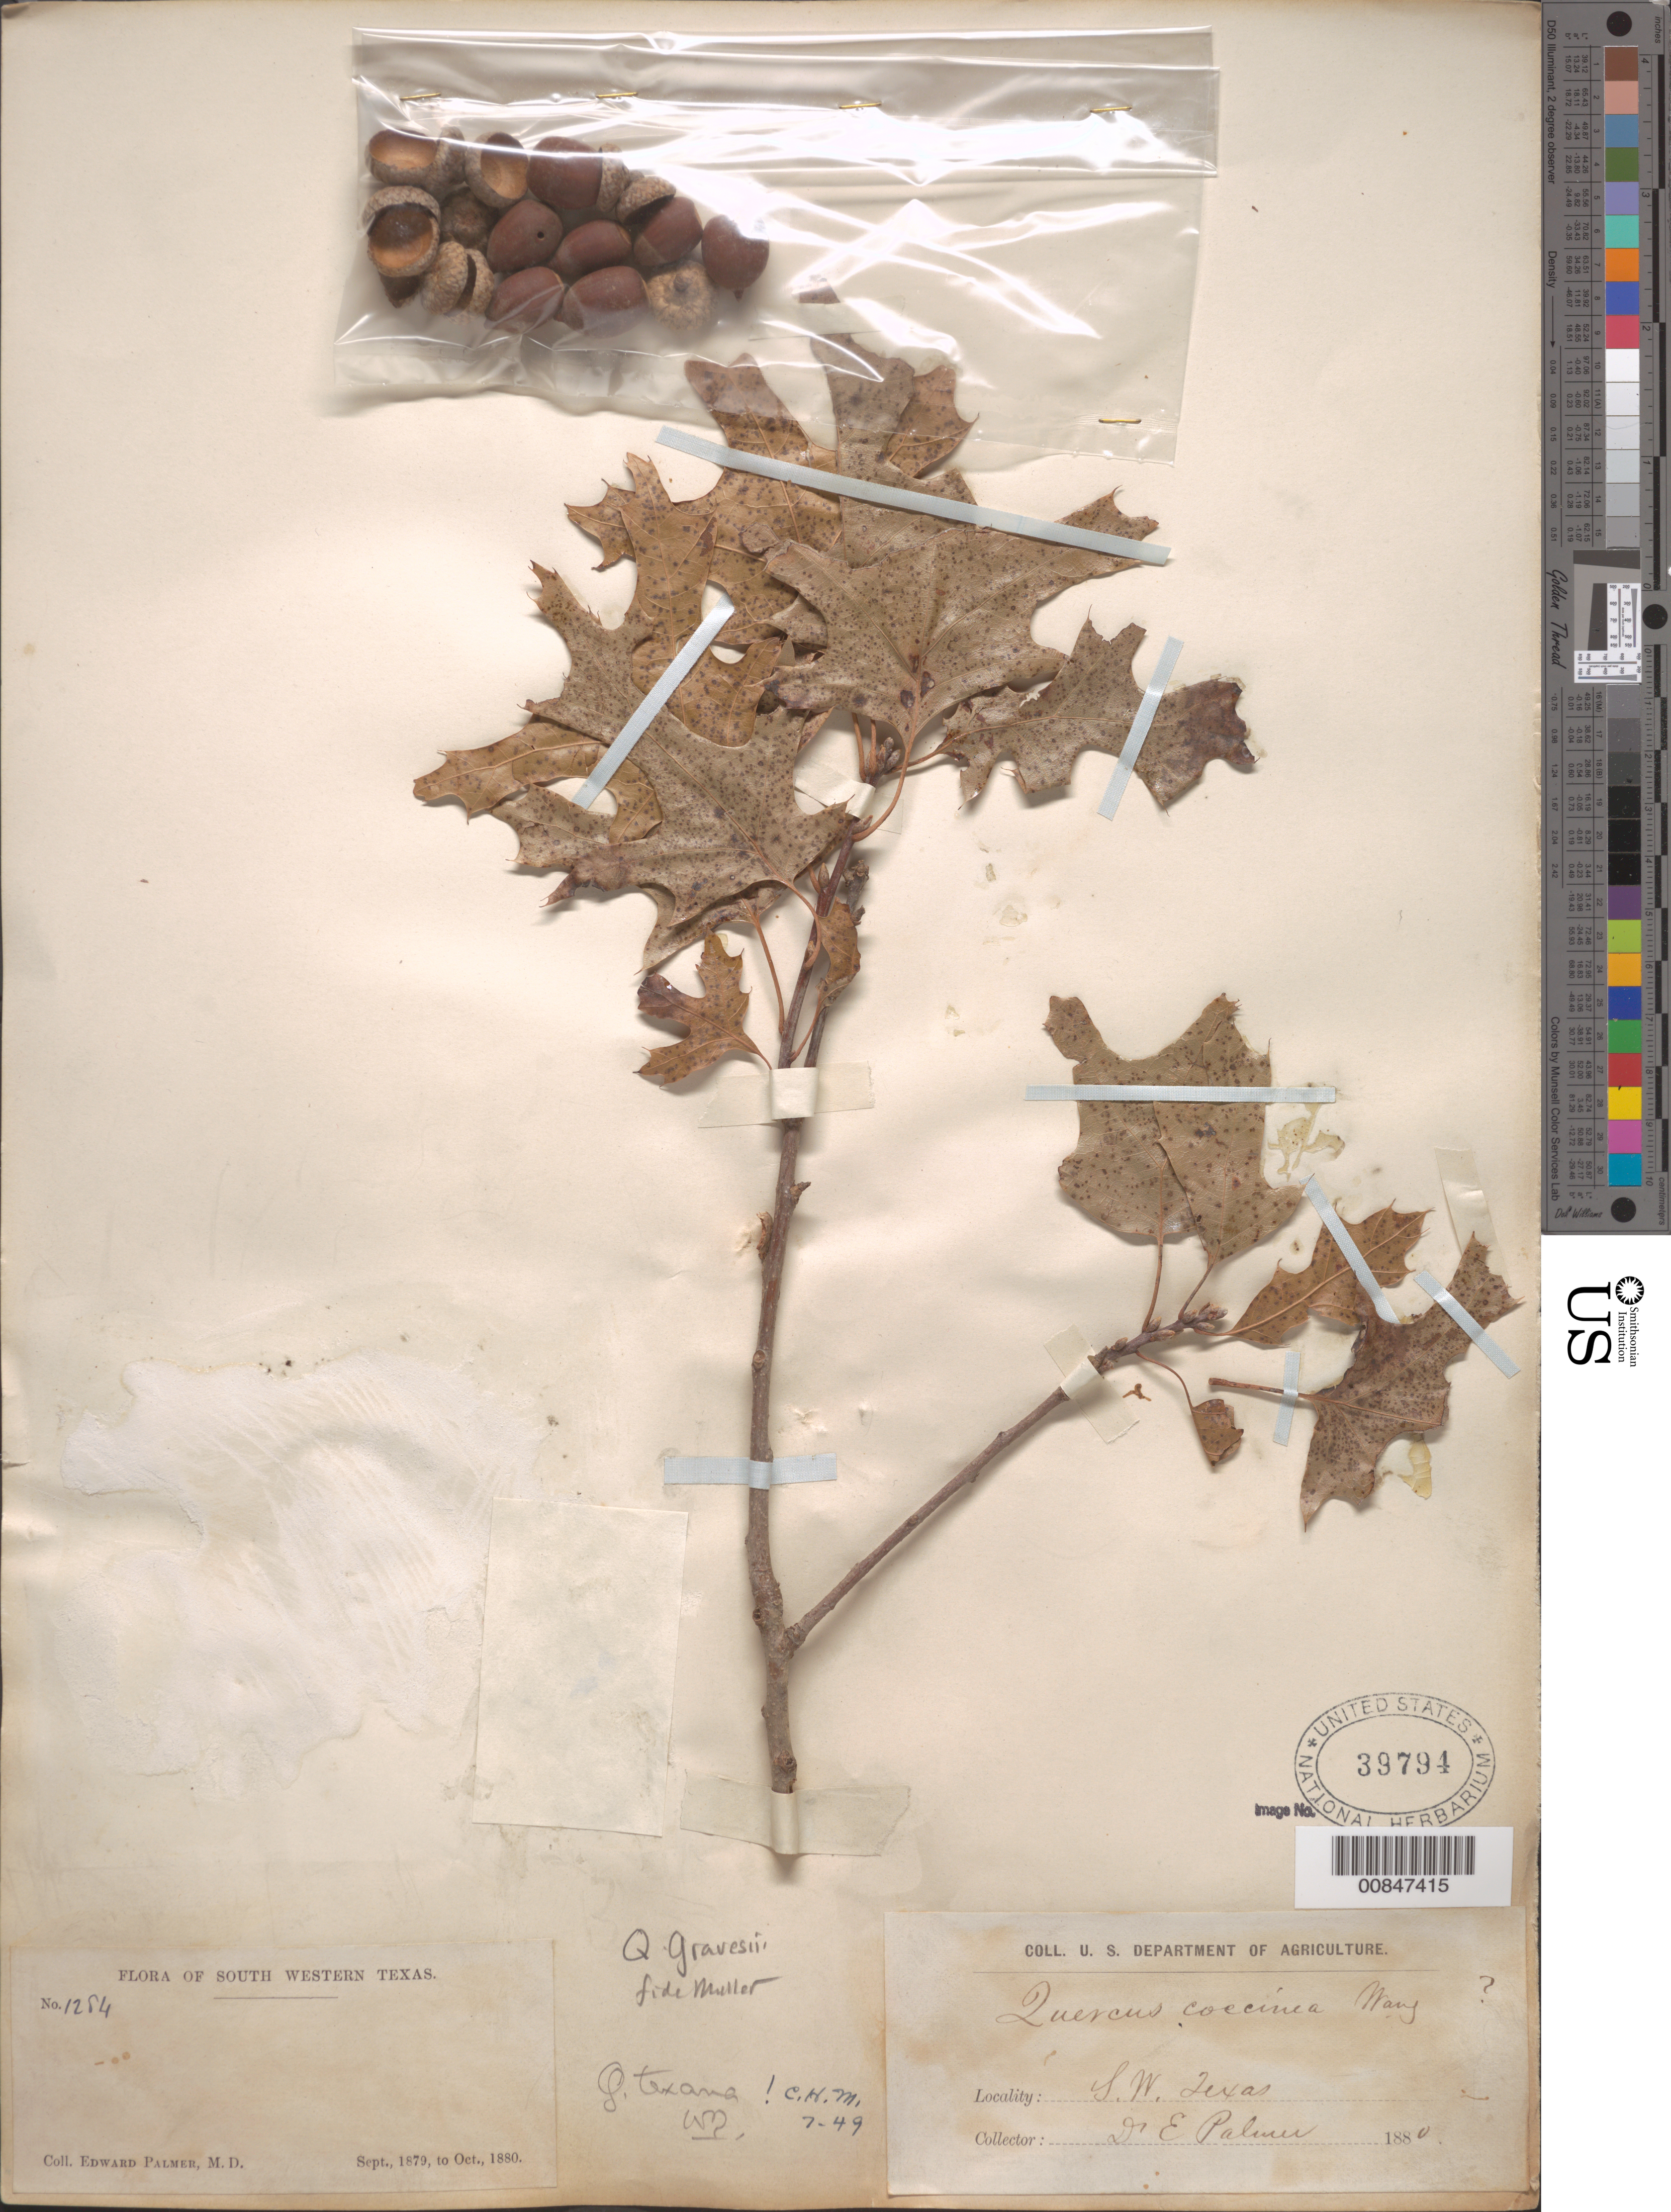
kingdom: Plantae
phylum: Tracheophyta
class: Magnoliopsida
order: Fagales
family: Fagaceae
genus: Quercus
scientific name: Quercus texana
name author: Buckley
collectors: E. Palmer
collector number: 1284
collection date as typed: Sep 1879 to -- Oct 1880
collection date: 1879-09/1880-10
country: United States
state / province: Texas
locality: South Western Texas.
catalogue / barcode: US 39794